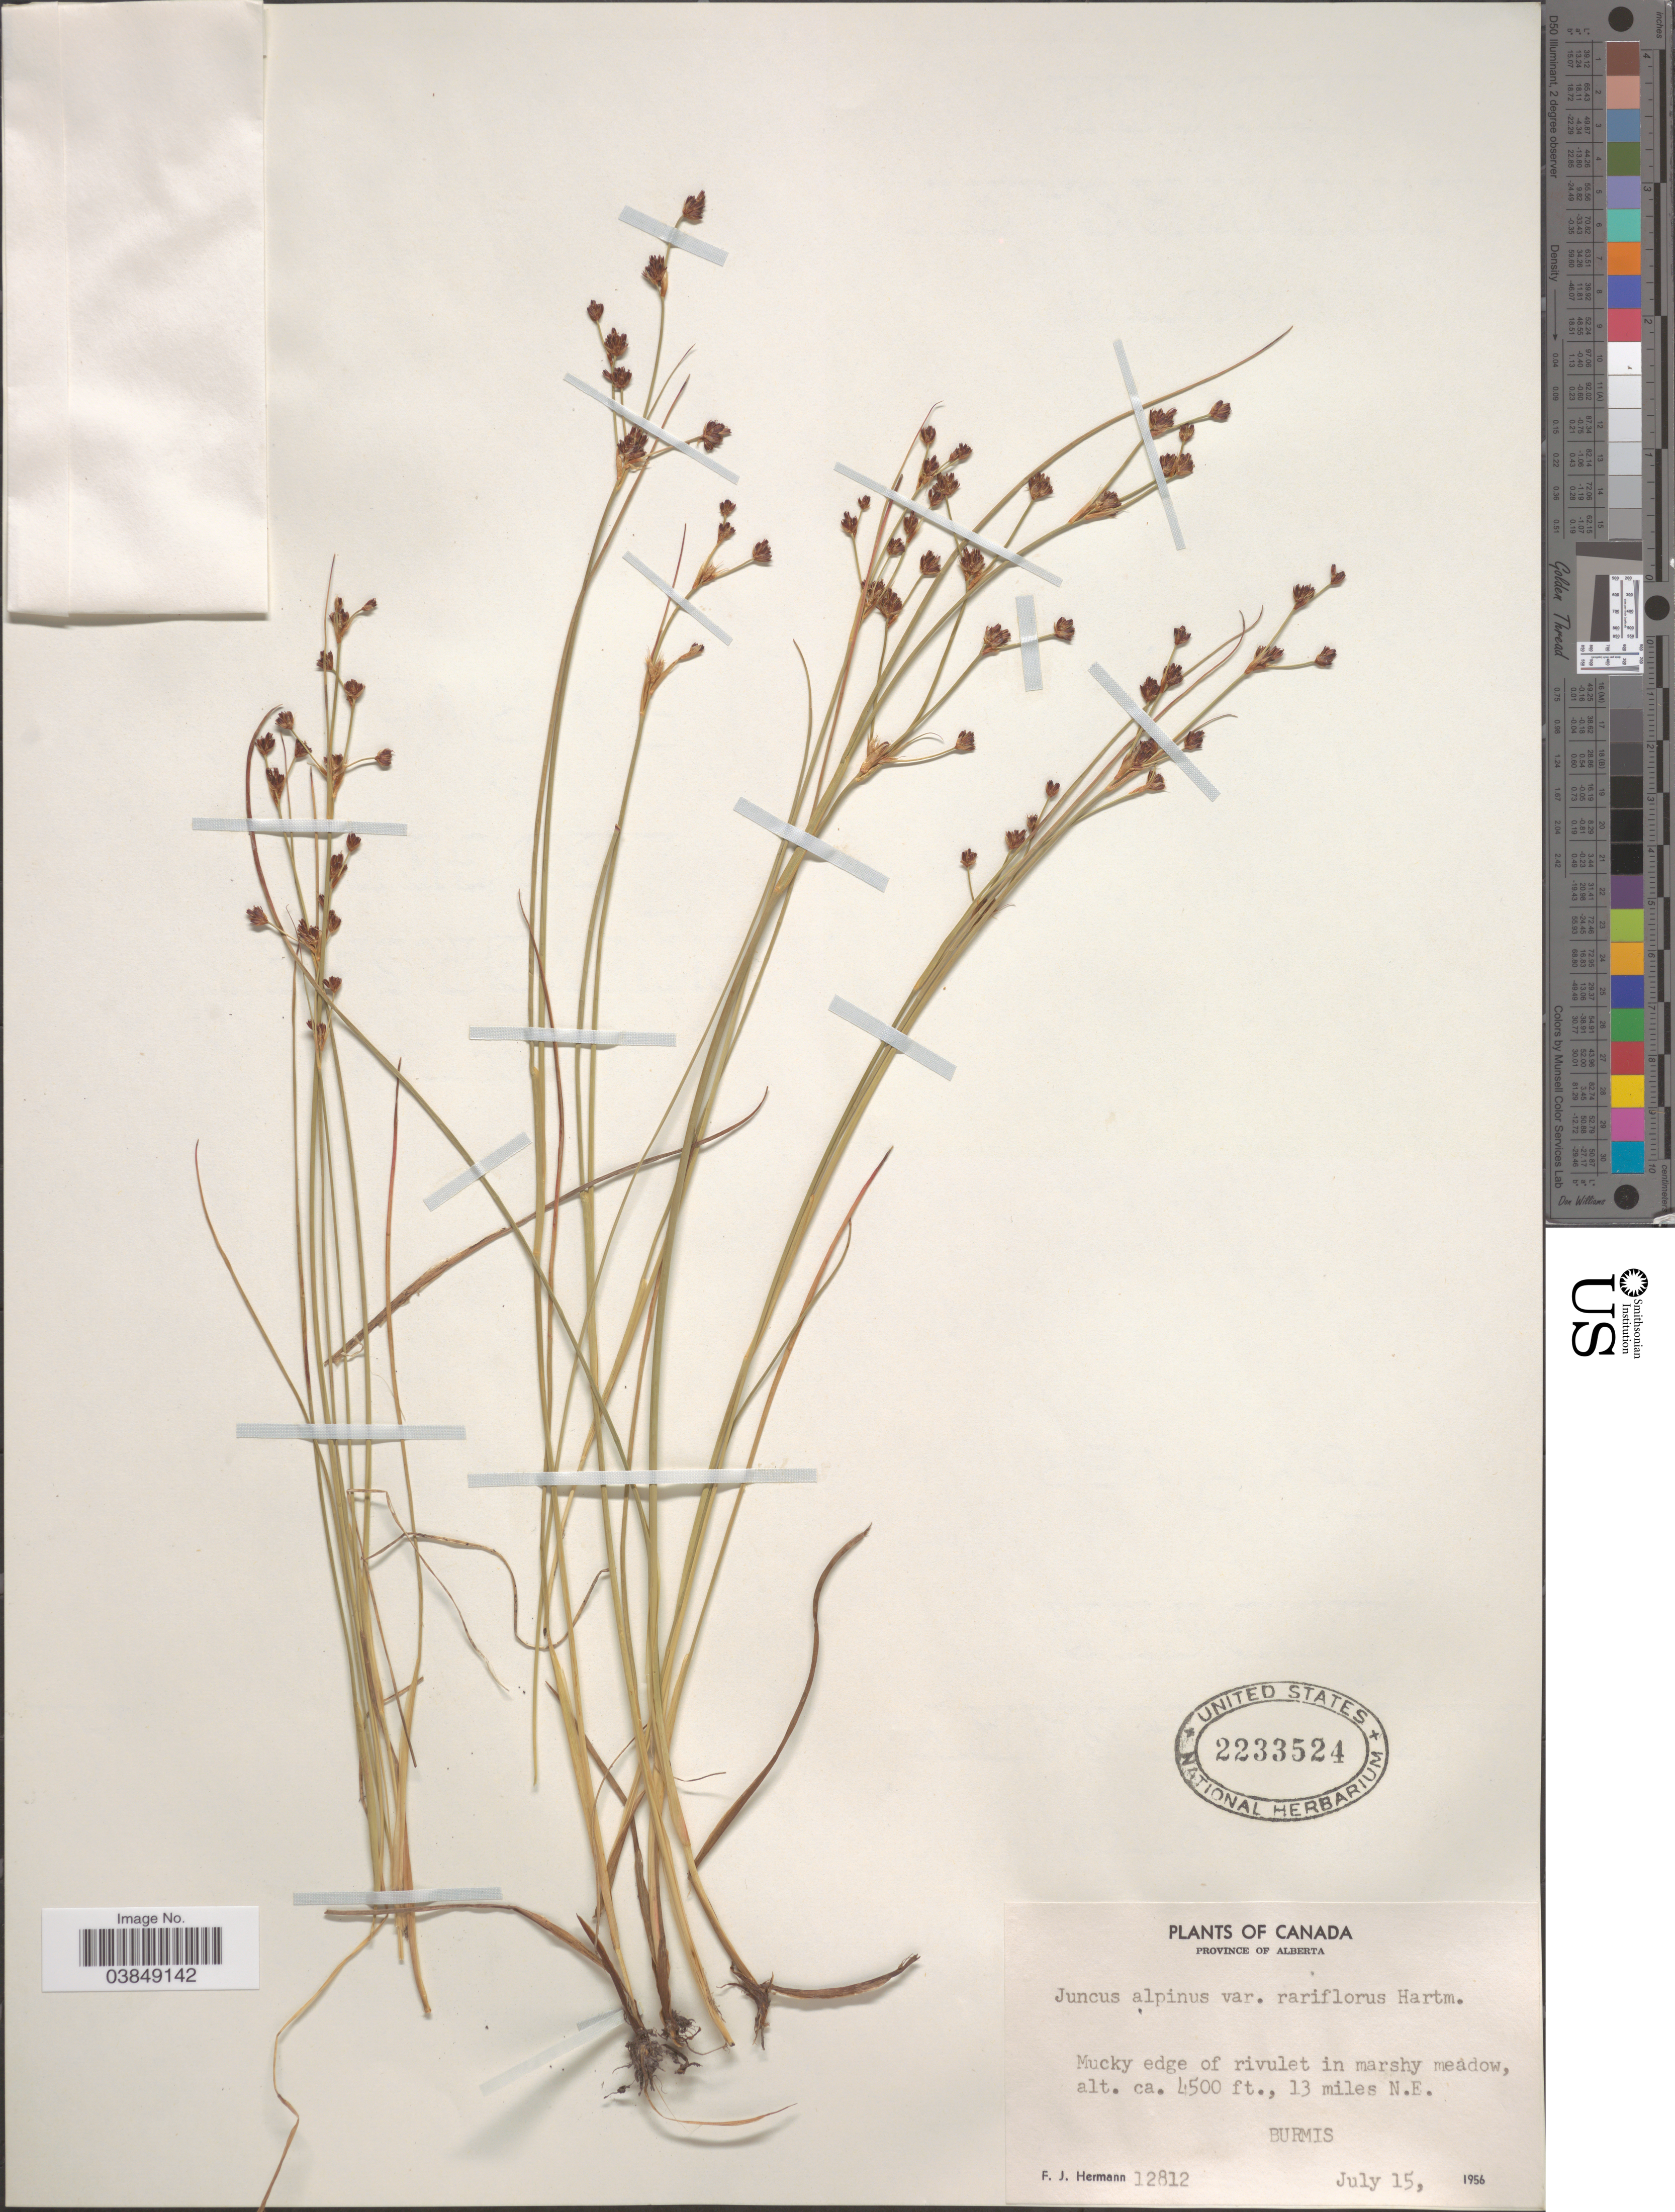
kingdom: Plantae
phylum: Tracheophyta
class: Liliopsida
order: Poales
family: Juncaceae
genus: Juncus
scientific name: Juncus alpinus var. rariflorus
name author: (Hartm.) Hartm.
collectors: F. J. Hermann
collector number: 12812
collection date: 1956-07-15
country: Canada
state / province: Alberta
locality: Mucky edge of rivulet in marshy meadow, 13 miles N.E. Burmis.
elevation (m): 1372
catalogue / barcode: US 2233524